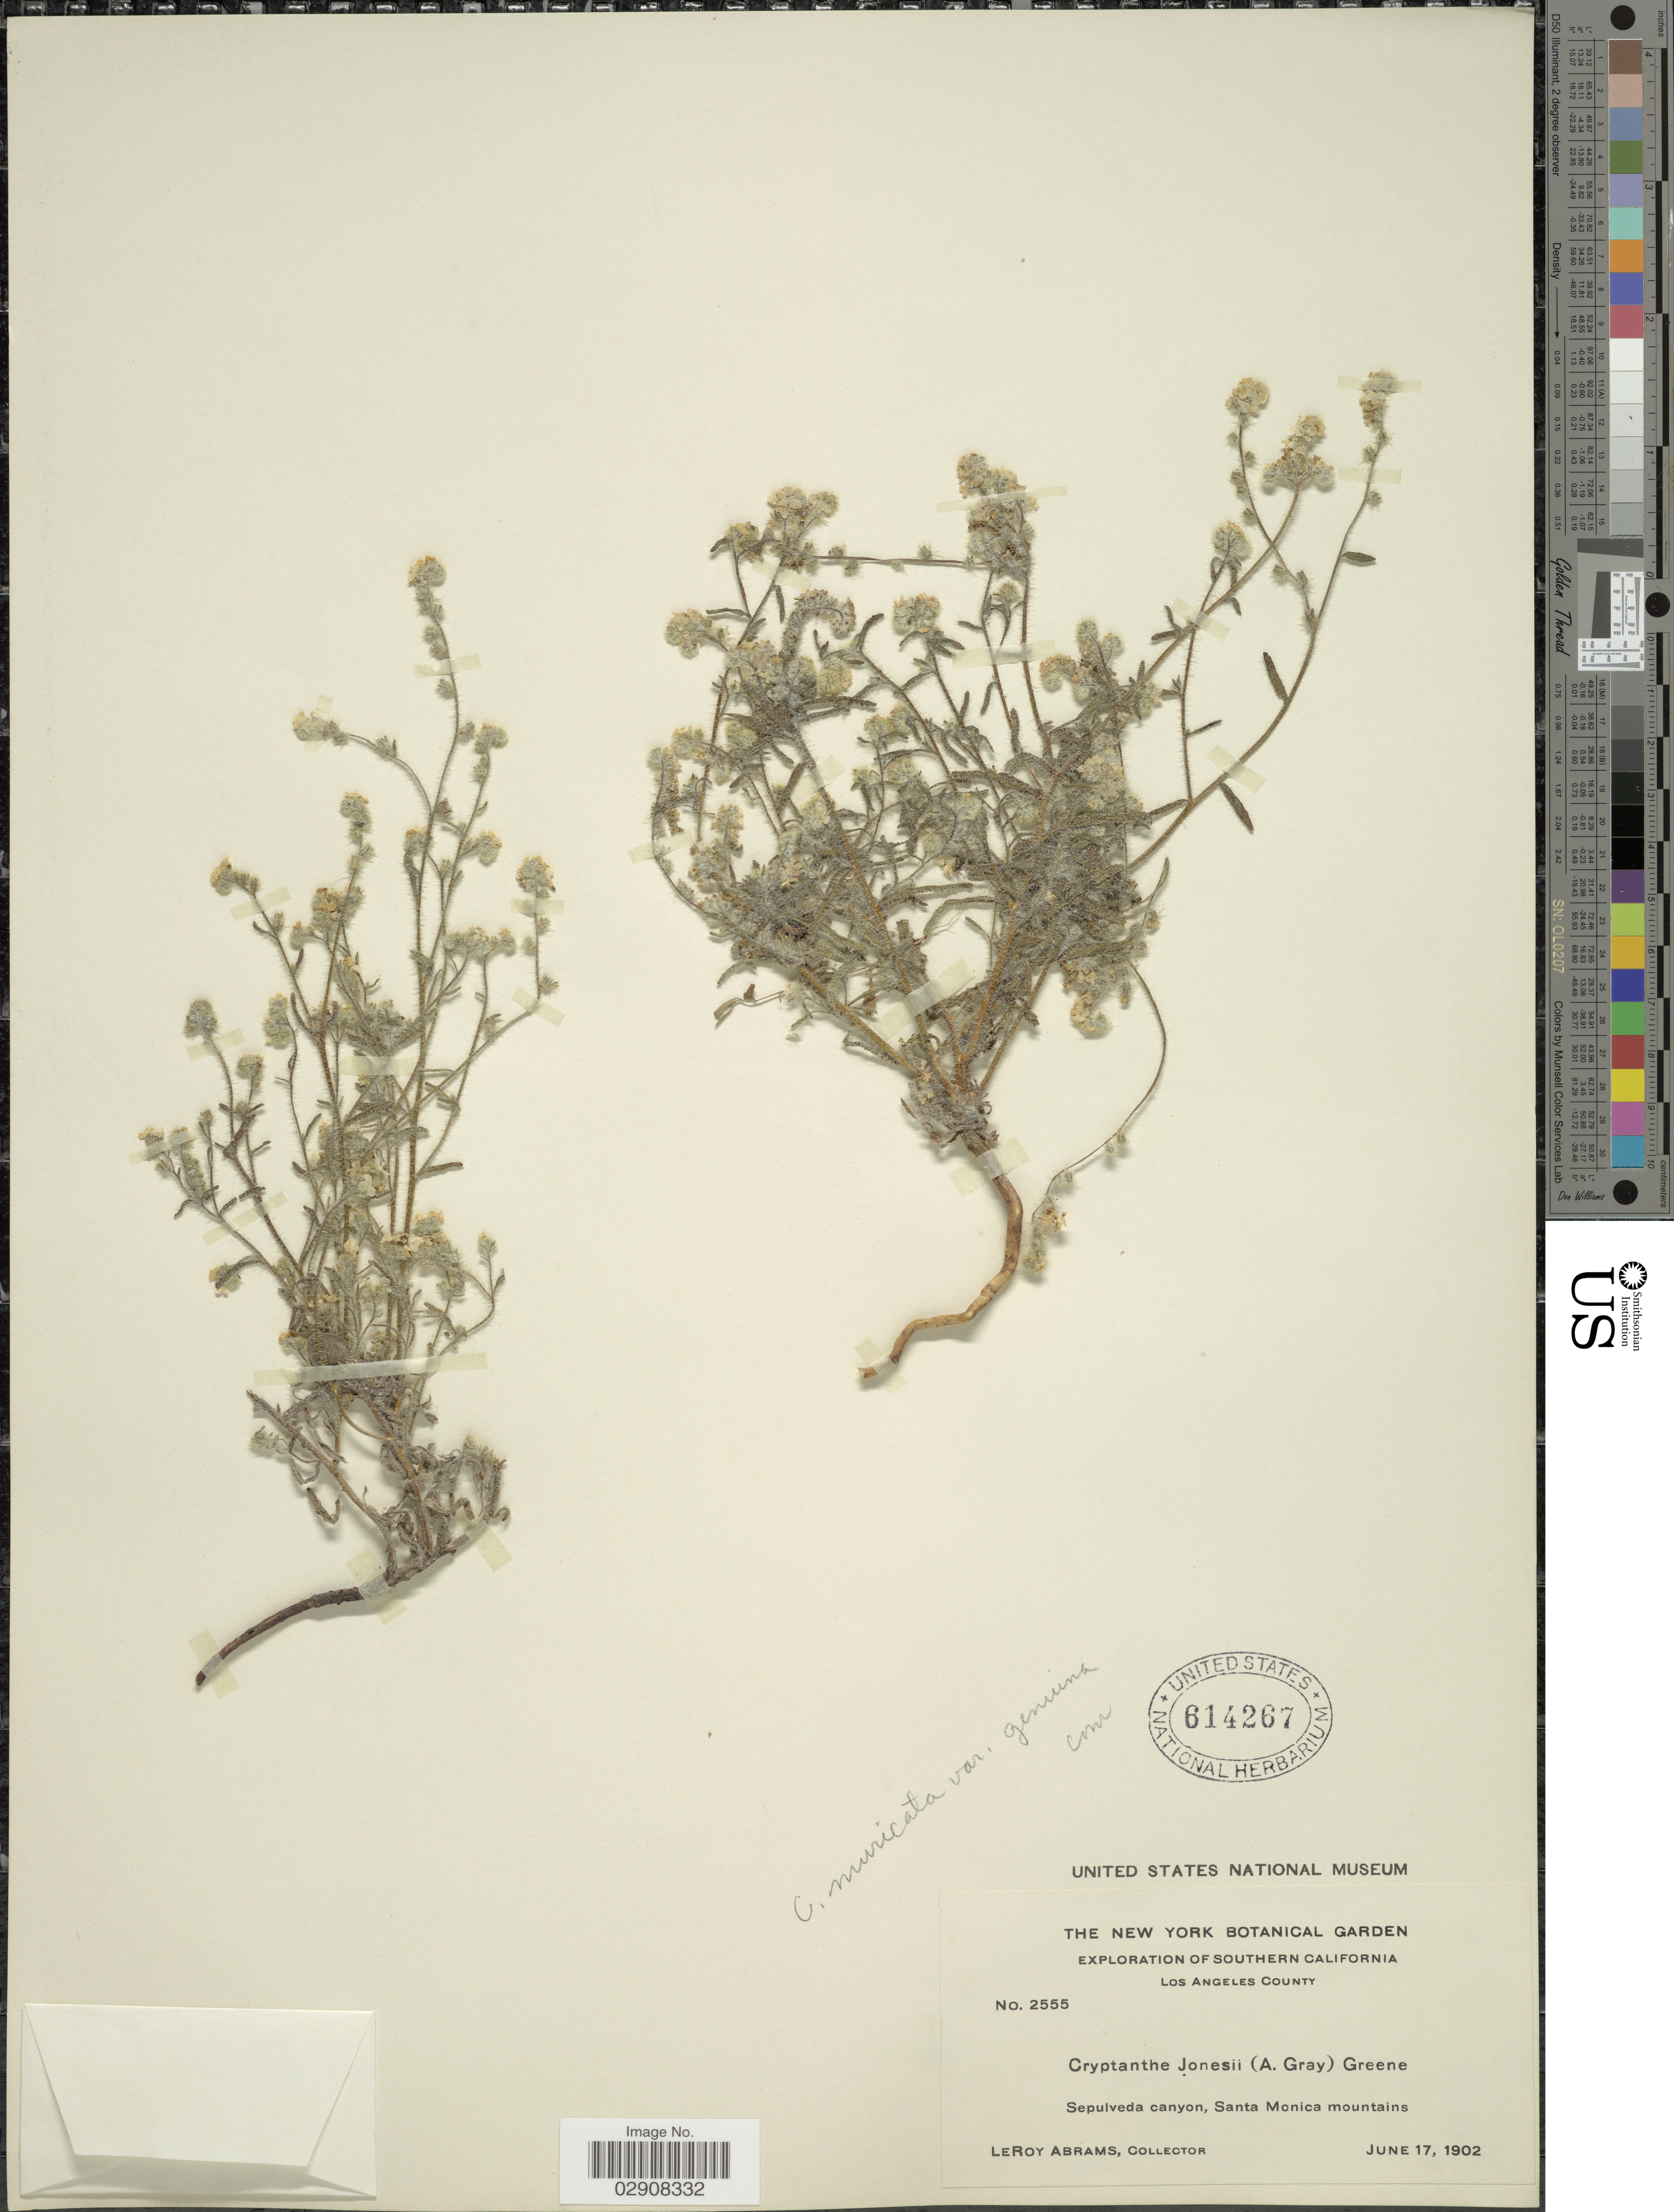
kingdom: Plantae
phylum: Tracheophyta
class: Magnoliopsida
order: Boraginales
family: Boraginaceae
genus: Cryptantha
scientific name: Cryptantha muricata var. genuina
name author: I.M. Johnst.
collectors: L. Abrams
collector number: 2555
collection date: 1902-06-17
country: United States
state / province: California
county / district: Los Angeles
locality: Southern California. Los Angeles County. Sepulveda canyon, Santa Monica mountains.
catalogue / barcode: US 614267